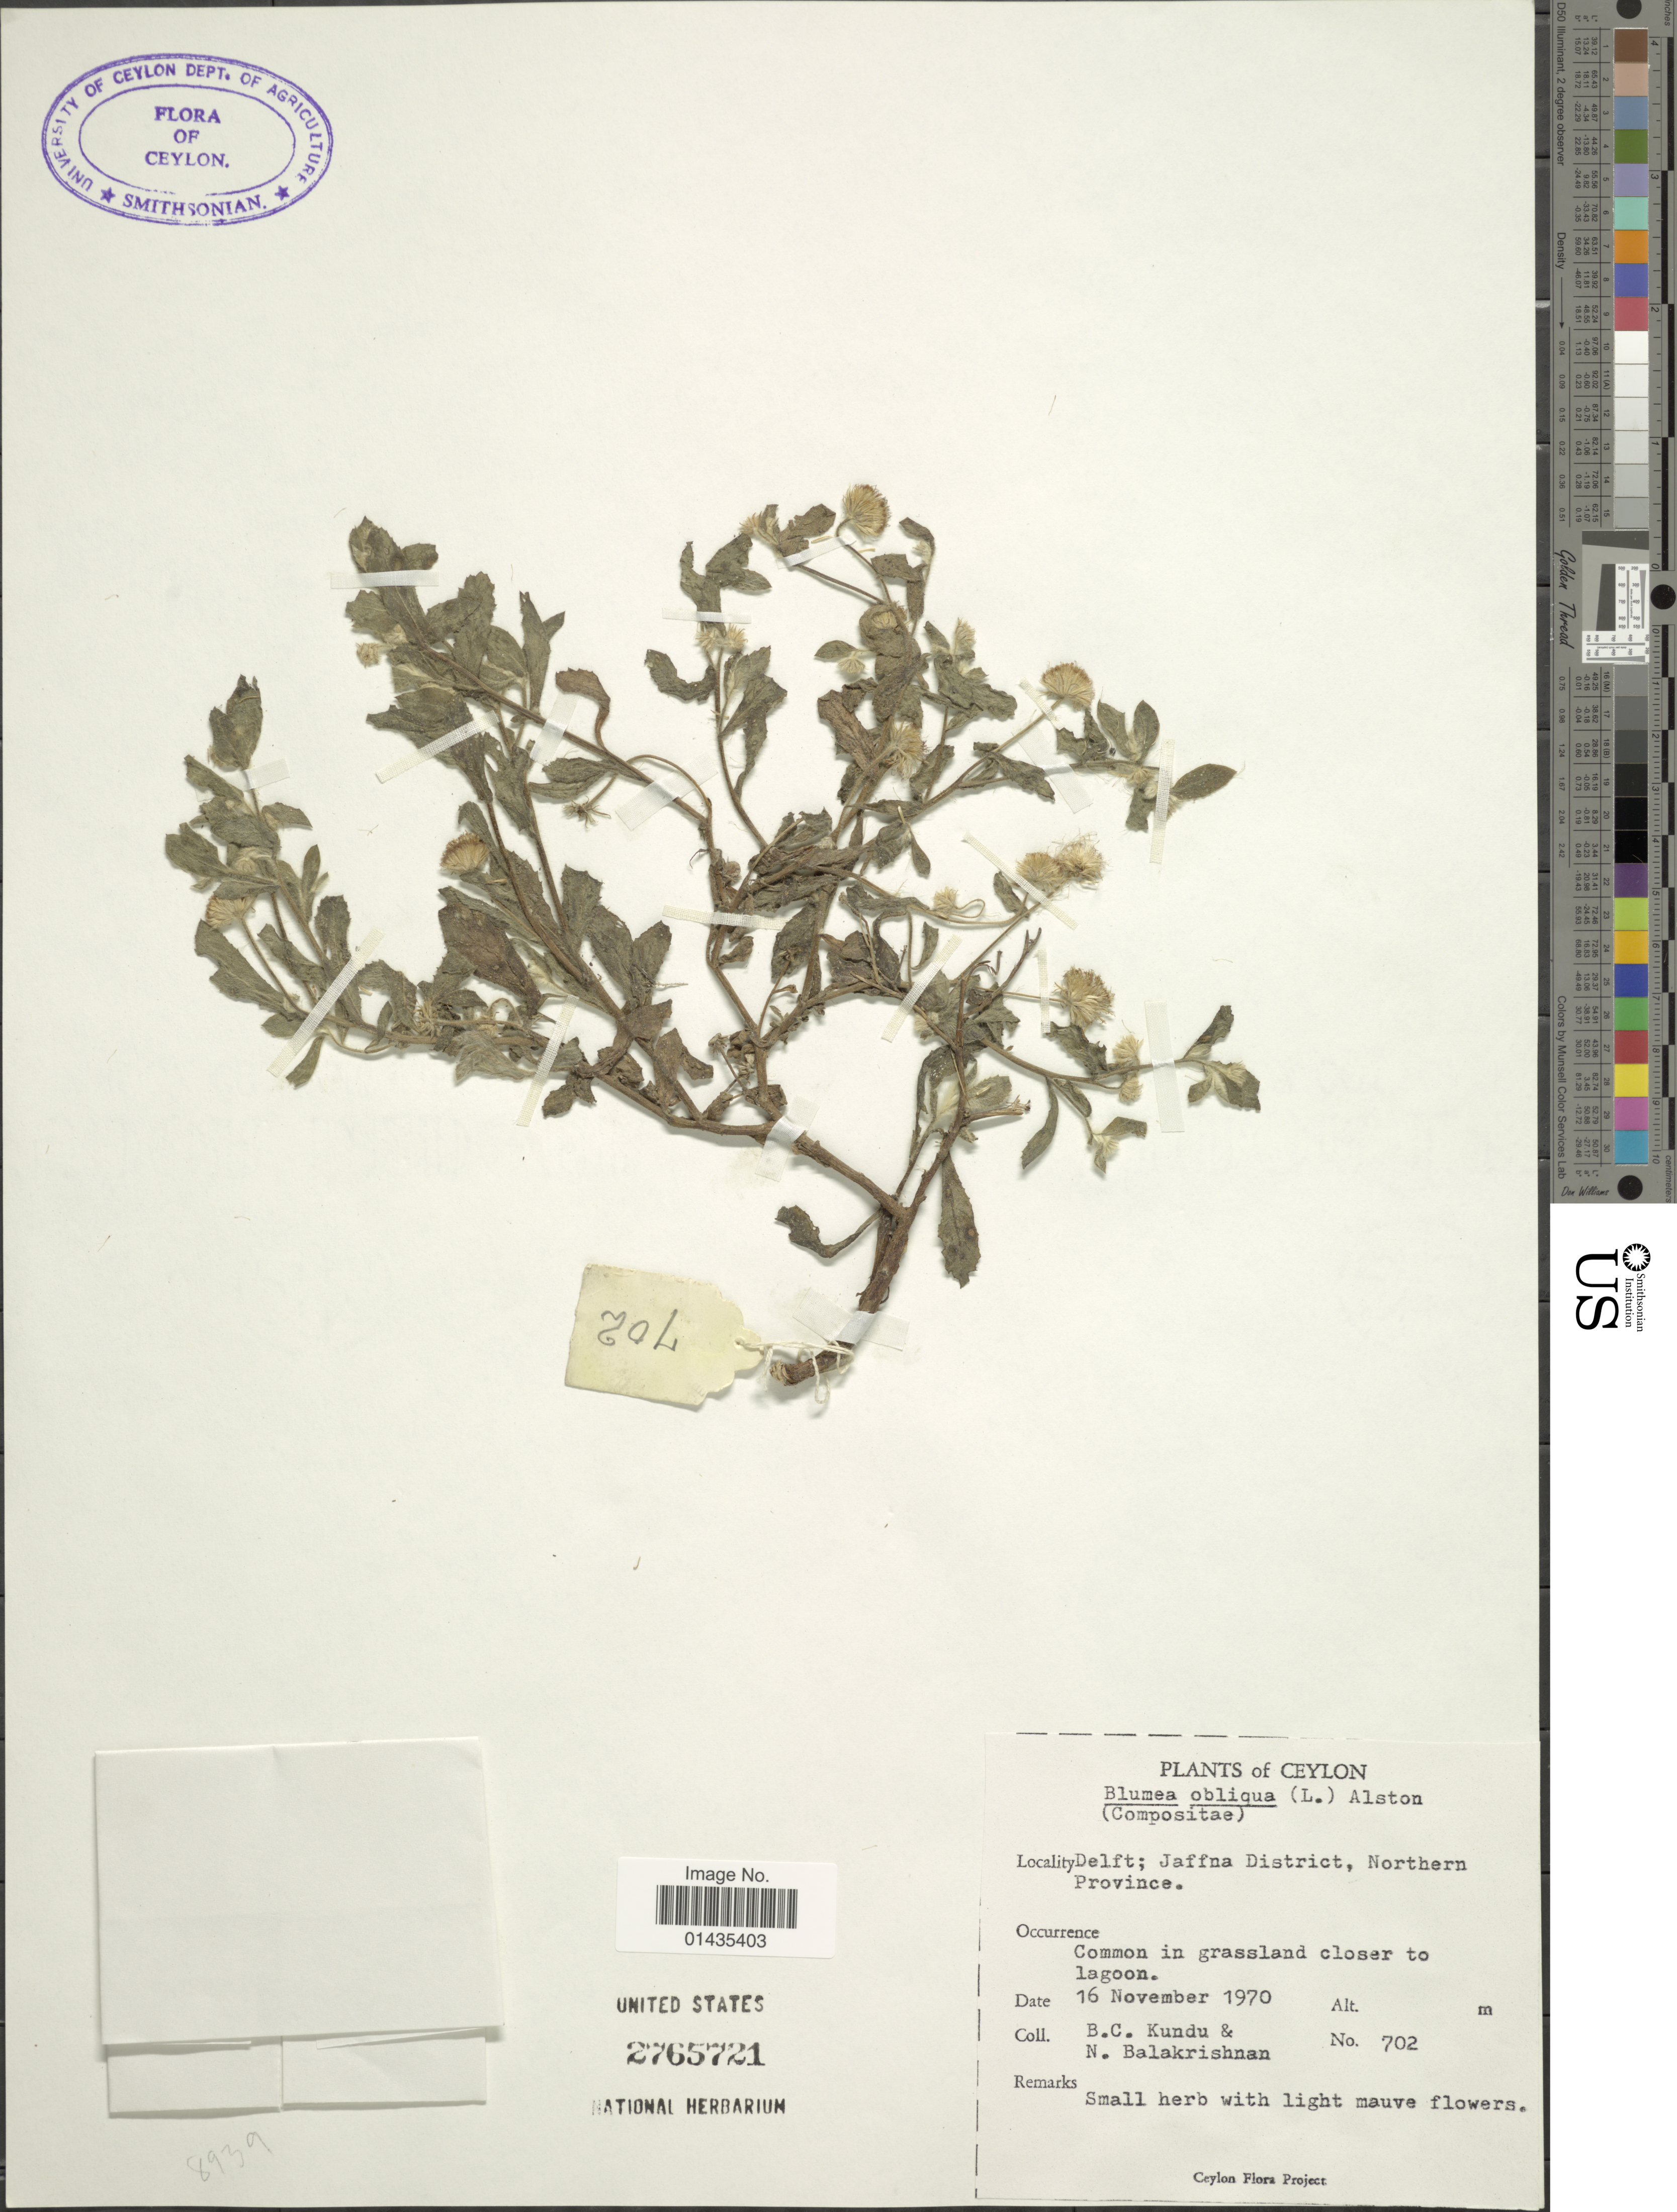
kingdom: Plantae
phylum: Tracheophyta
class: Magnoliopsida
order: Asterales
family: Asteraceae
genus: Blumea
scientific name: Blumea obliqua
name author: (L.) Druce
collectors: B. C. Kundu & N. Balakrishnan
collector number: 702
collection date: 1970-11-16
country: Sri Lanka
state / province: Northern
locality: Delft, Jaffna District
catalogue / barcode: US 2765721